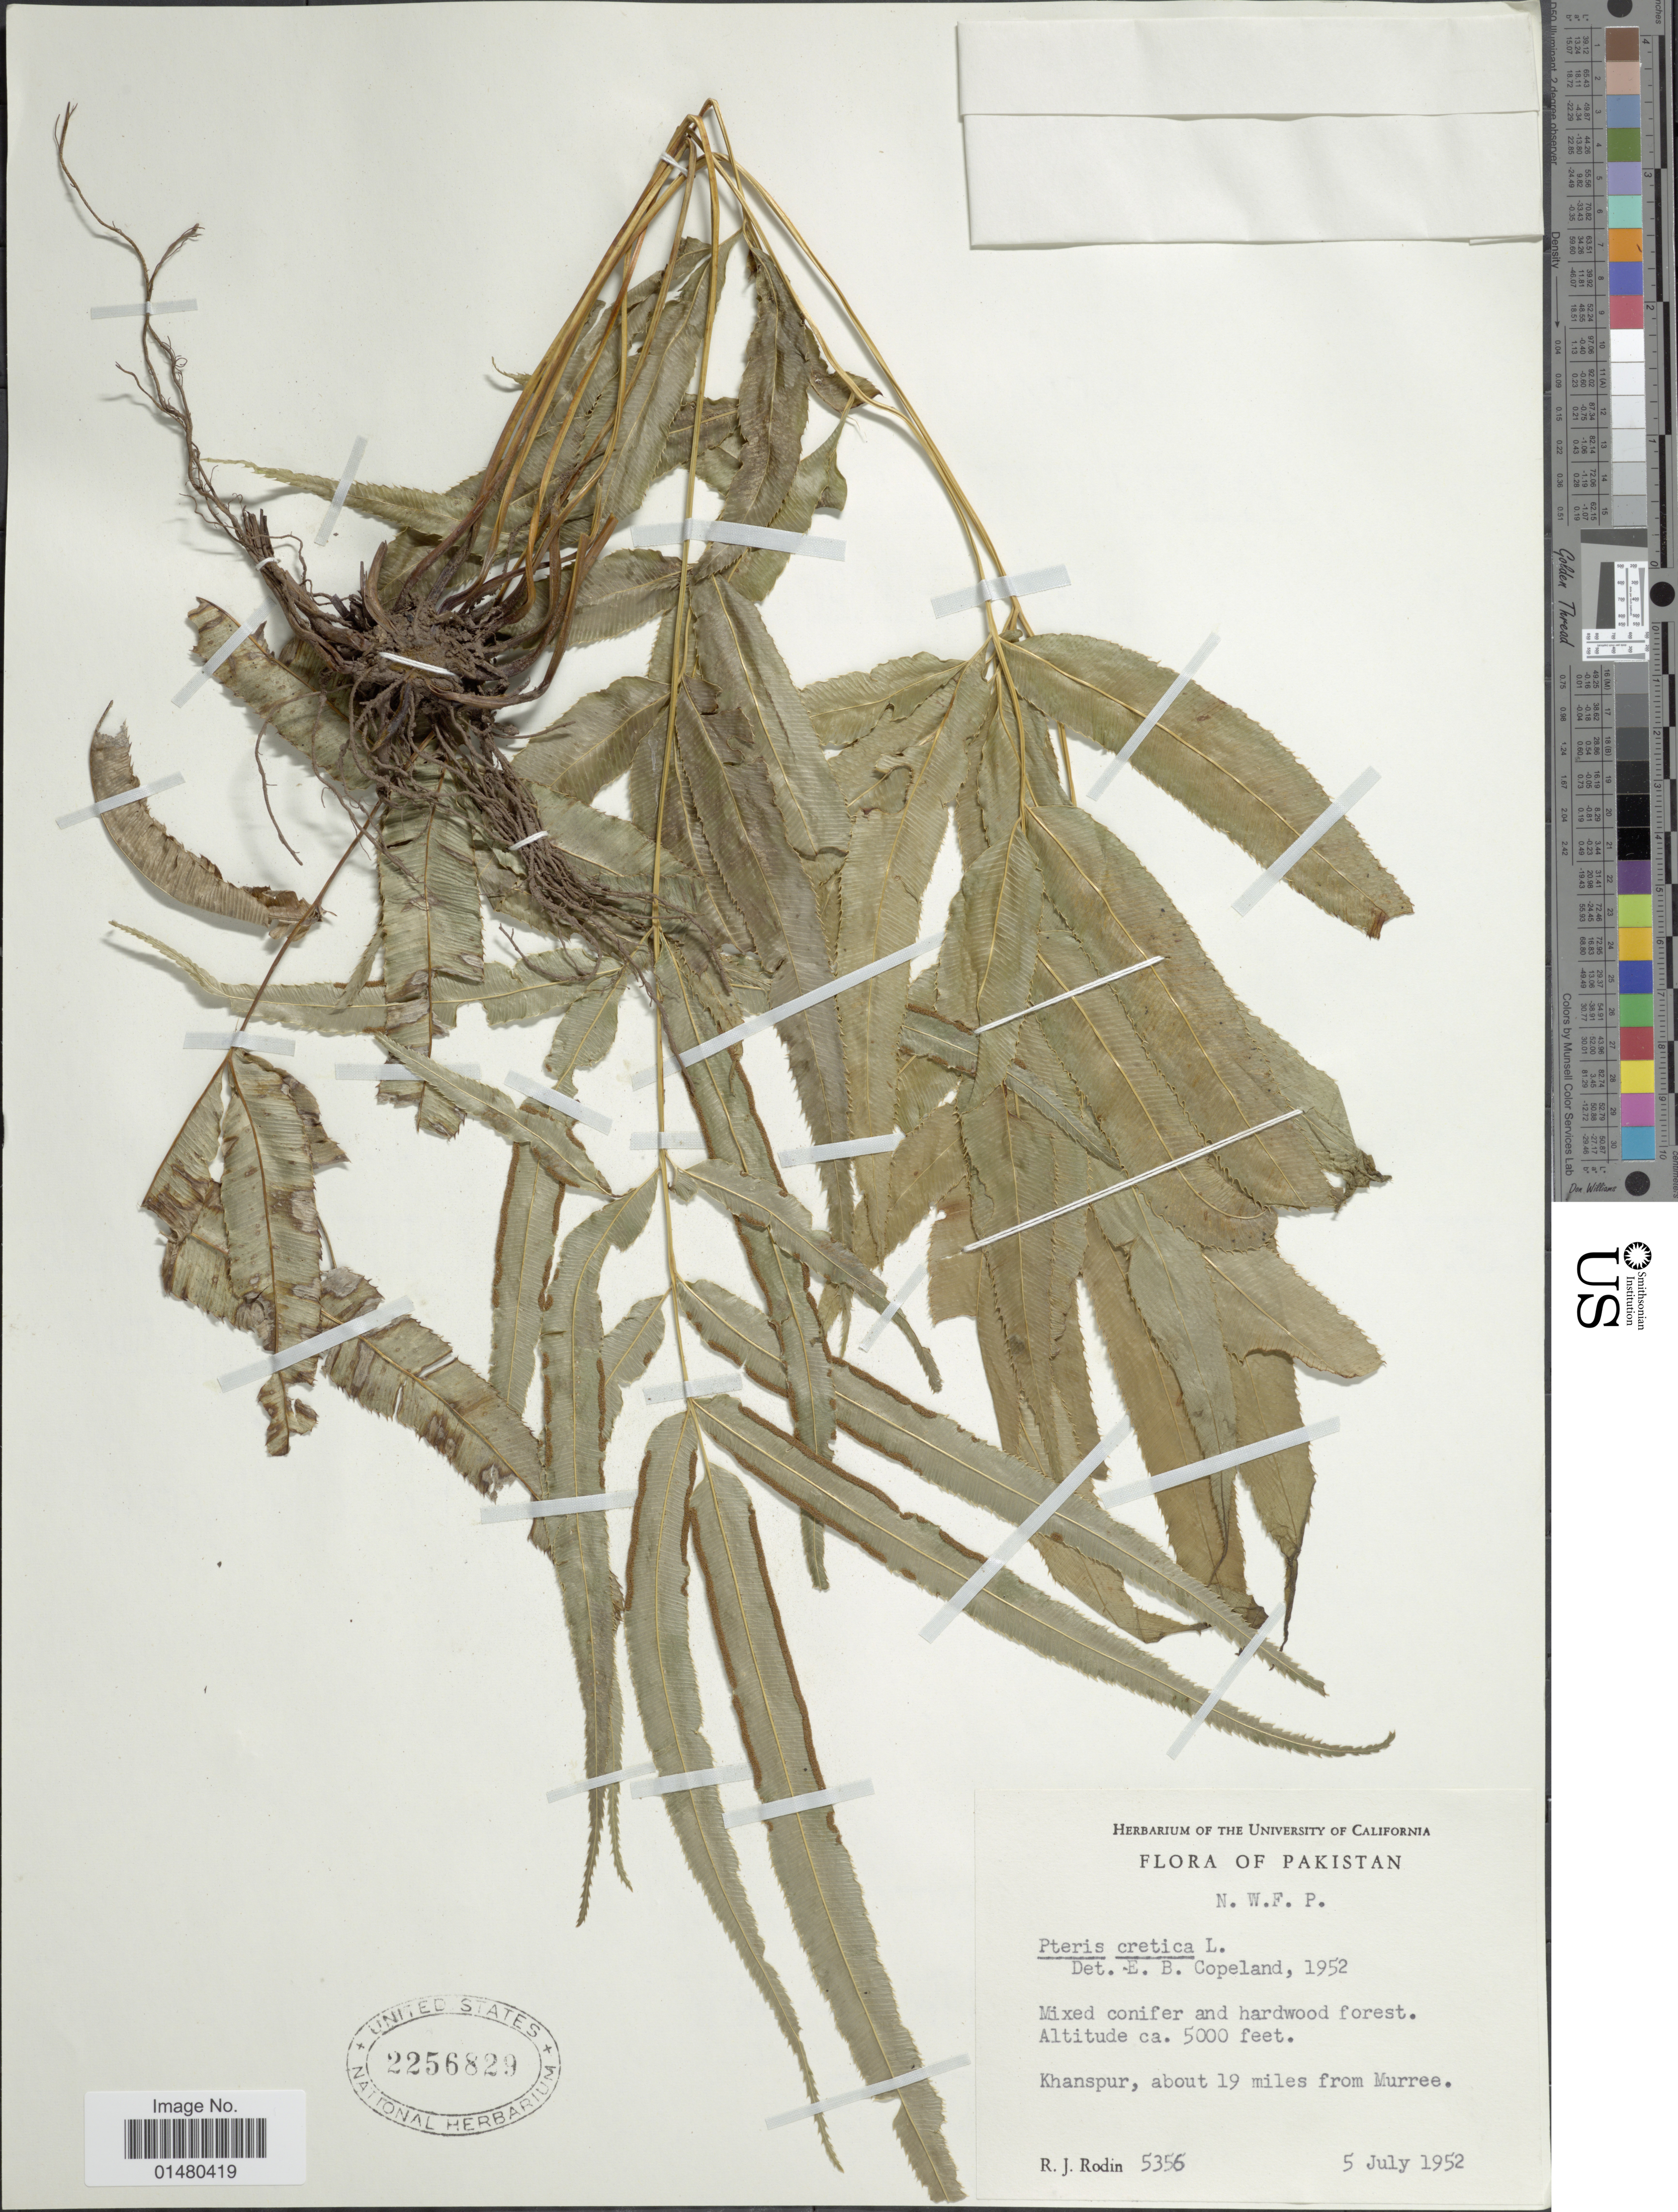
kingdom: Plantae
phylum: Tracheophyta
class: Polypodiopsida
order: Polypodiales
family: Pteridaceae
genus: Pteris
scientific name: Pteris cretica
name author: L.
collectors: R. J. Rodin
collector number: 5356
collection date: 1952-07-05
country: Pakistan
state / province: Khyber Pakhtunkhwa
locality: N.W.F.P. Khanspur, about 19 miles from Murree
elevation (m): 1524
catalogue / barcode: US 2256829